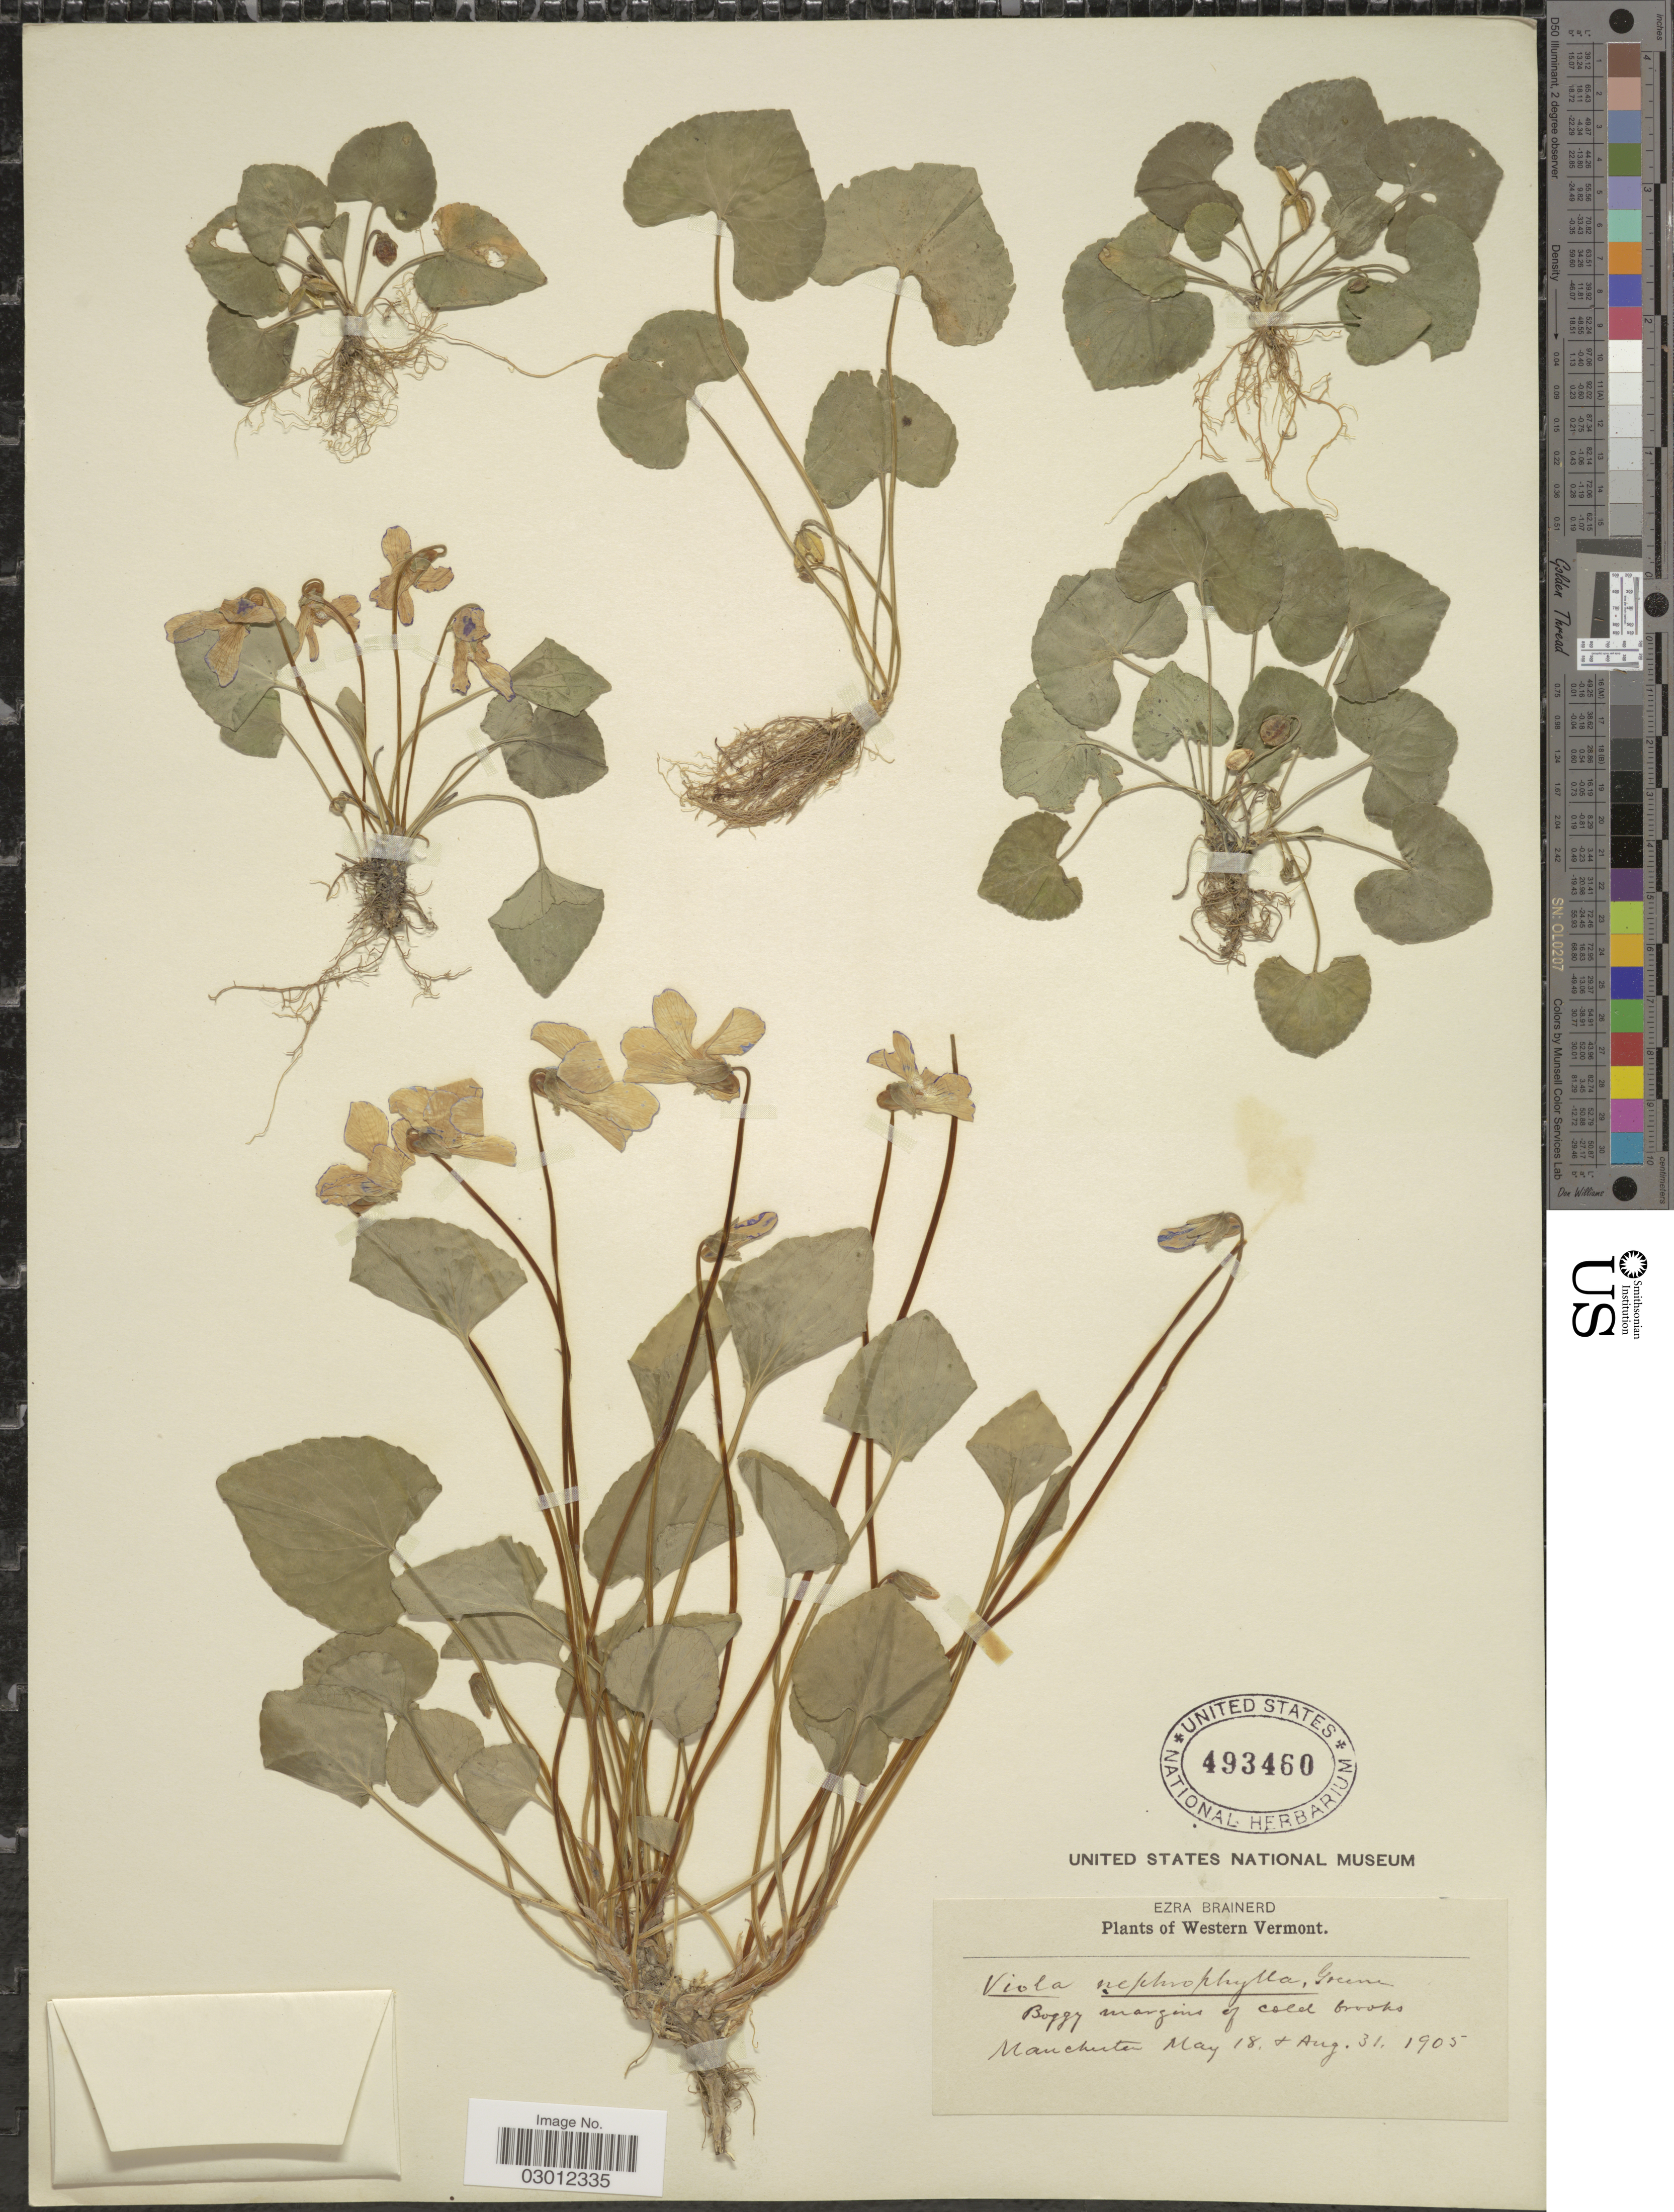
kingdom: Plantae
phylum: Tracheophyta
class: Magnoliopsida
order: Malpighiales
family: Violaceae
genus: Viola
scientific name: Viola nephrophylla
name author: Greene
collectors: E. Brainerd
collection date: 1905-05-18/1905-08-31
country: United States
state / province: Vermont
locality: Western Vermont. Manchester.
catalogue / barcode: US 493460